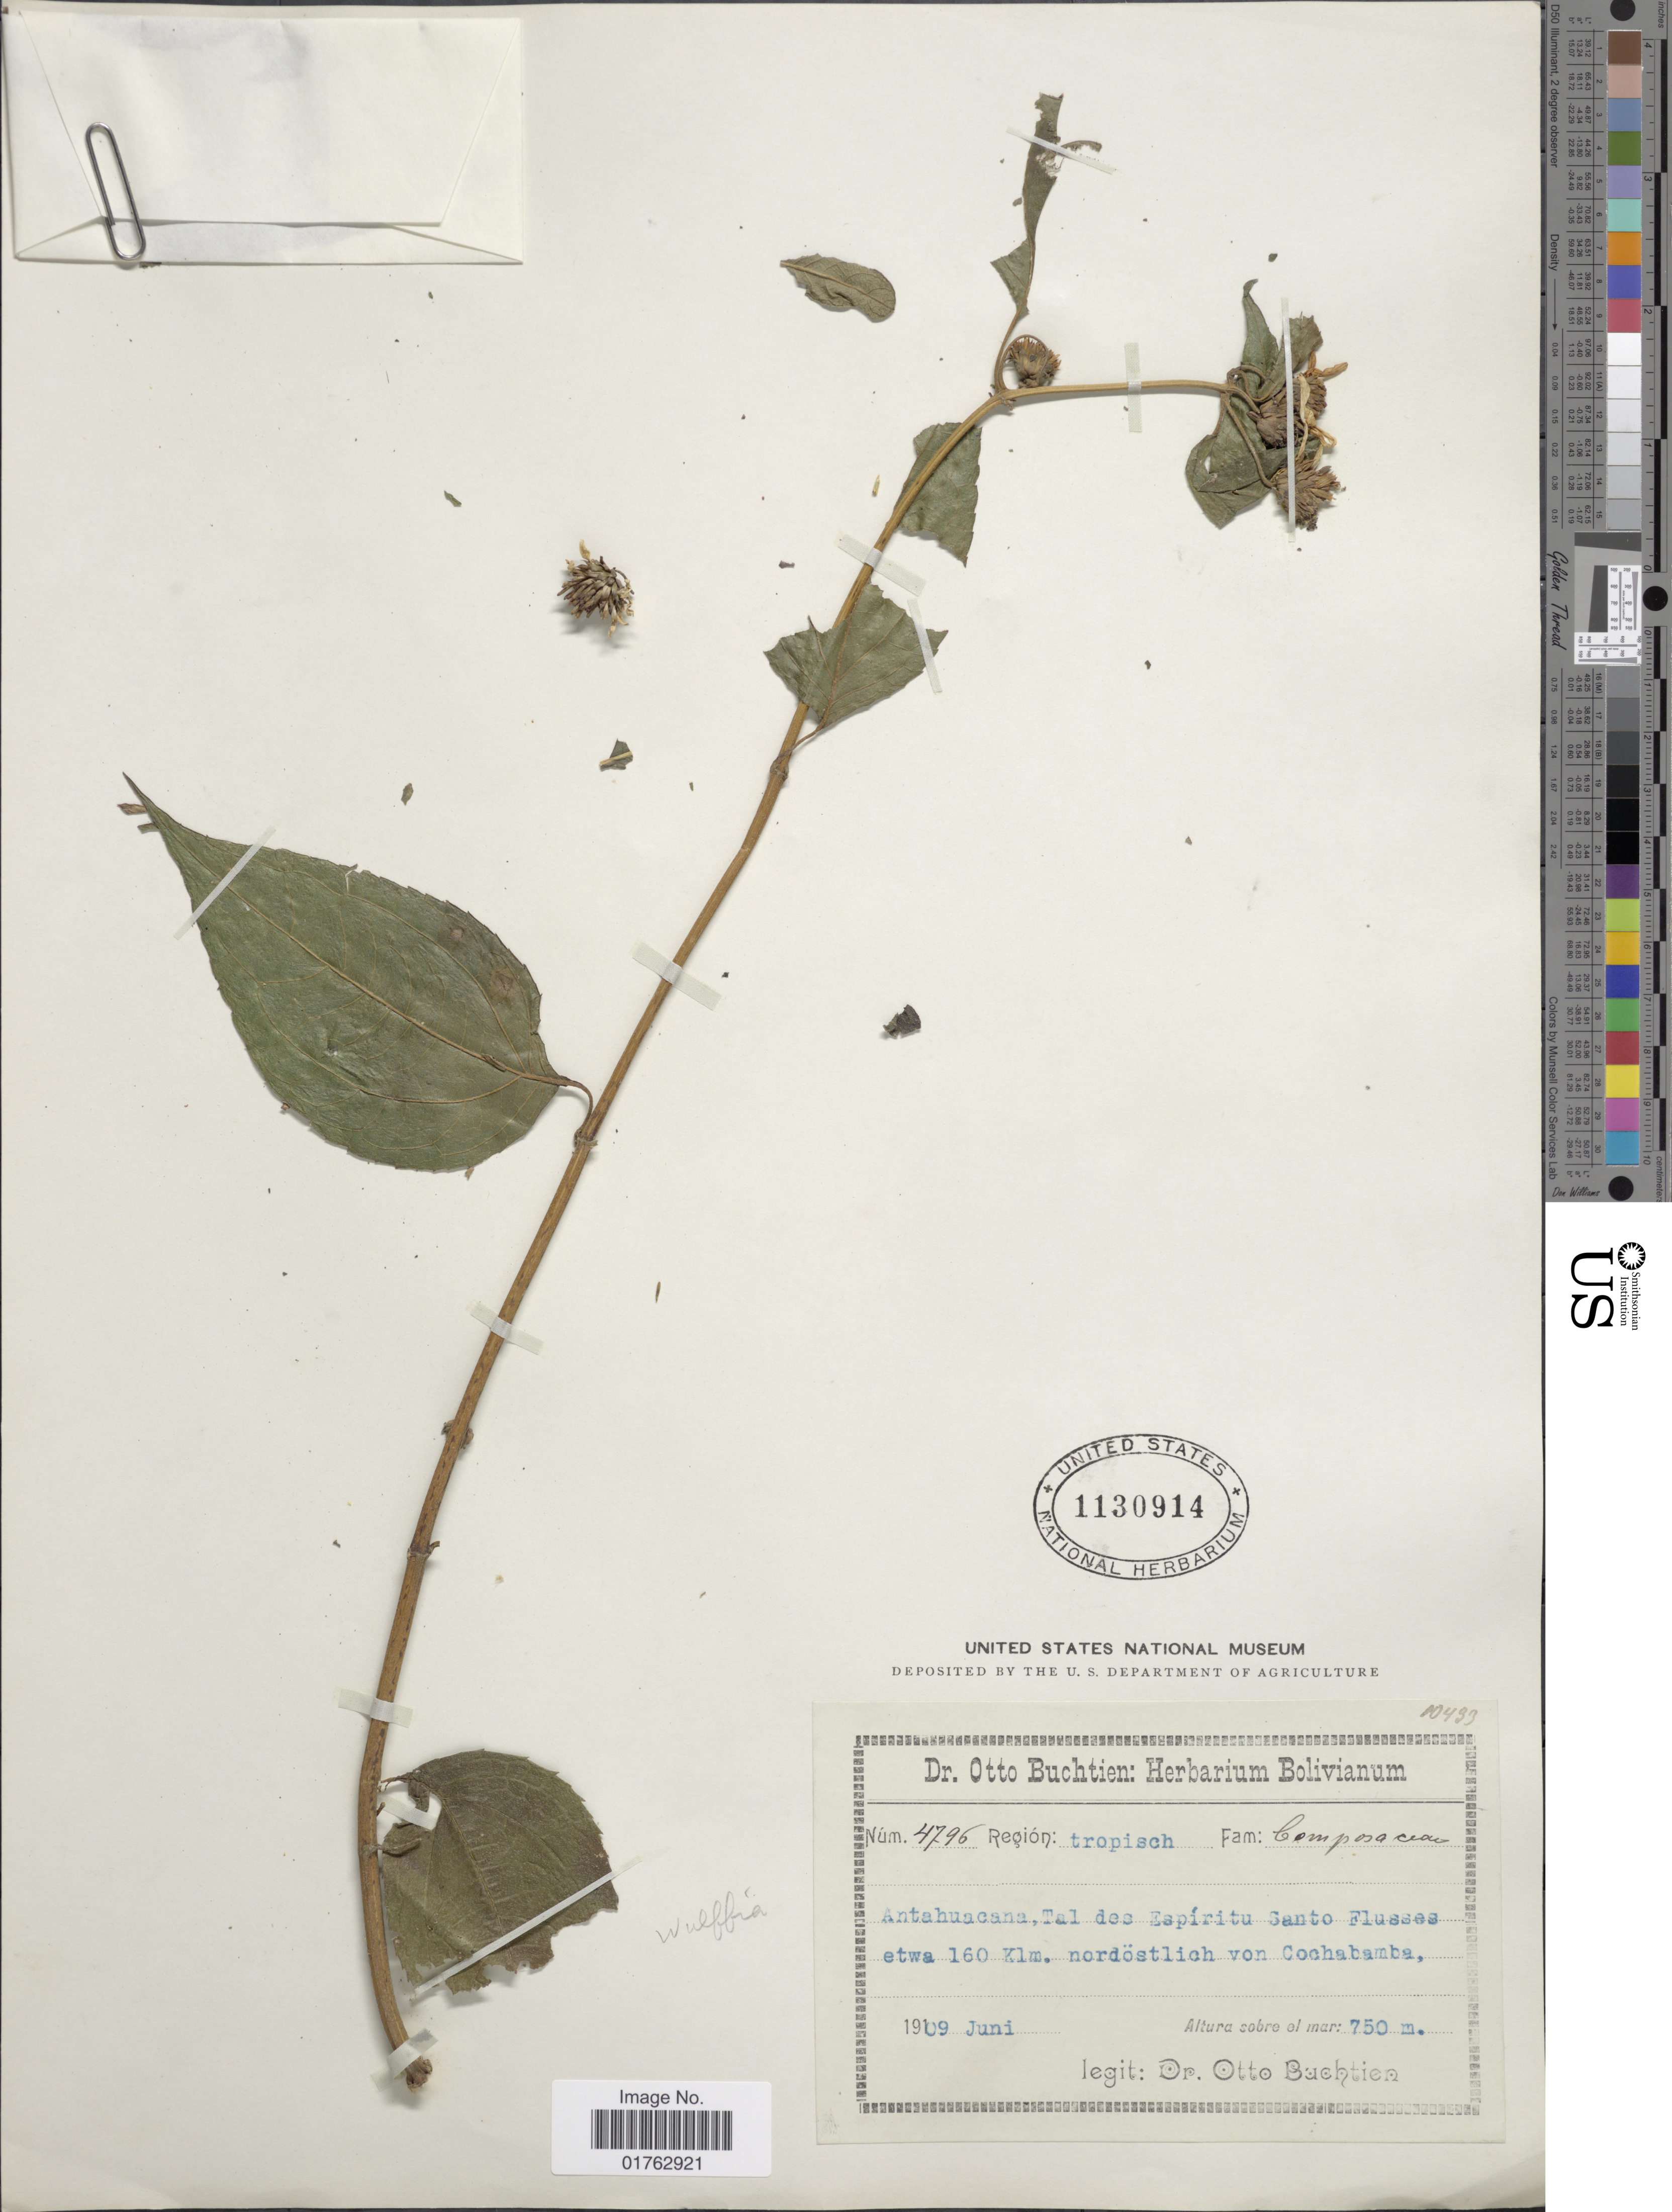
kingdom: Plantae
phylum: Tracheophyta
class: Magnoliopsida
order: Asterales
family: Asteraceae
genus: Wulffia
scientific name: Wulffia sp.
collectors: O. Buchtien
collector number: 4796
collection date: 1909-06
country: Bolivia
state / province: Cochabamba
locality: Antahuacana, Tal des Espiritu Santo Flusses etwa, 160 Klm, nordistlich von Cochabamba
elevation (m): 750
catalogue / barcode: US 1130914